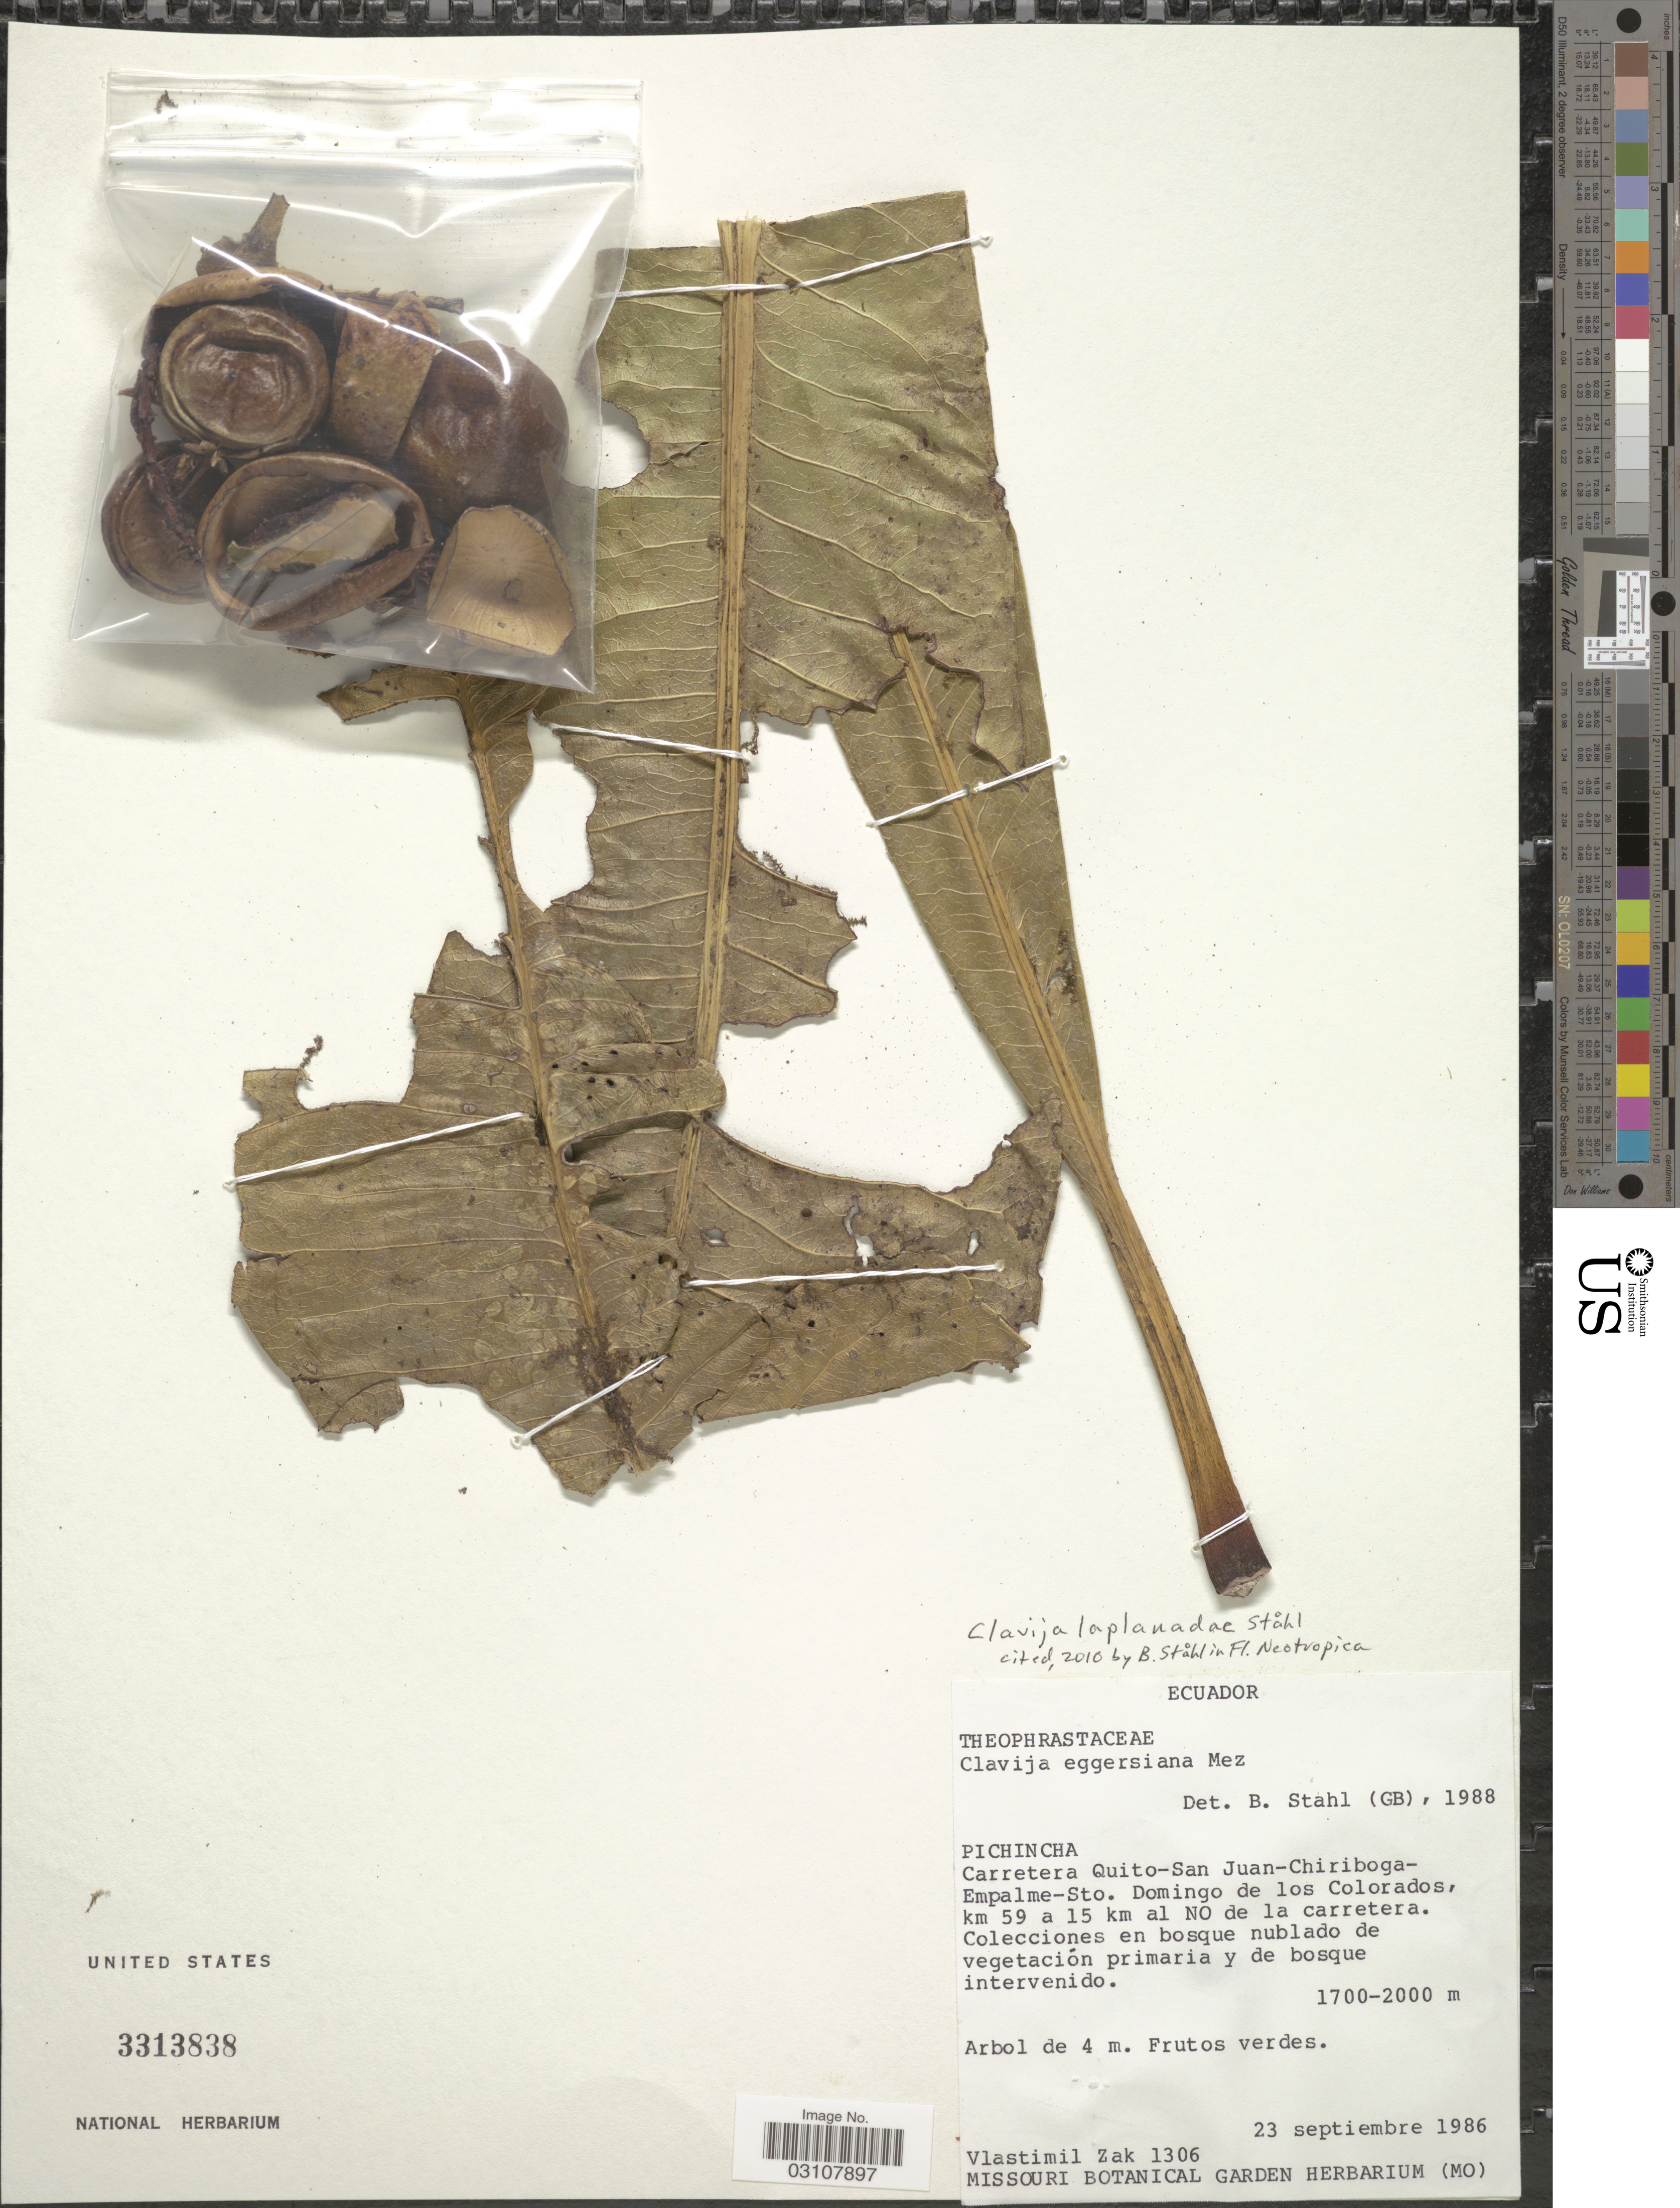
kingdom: Plantae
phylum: Tracheophyta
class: Magnoliopsida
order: Ericales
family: Primulaceae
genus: Clavija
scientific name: Clavija laplanadae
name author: B. Ståhl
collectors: V. Zak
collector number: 1306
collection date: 1986-09-23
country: Ecuador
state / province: Pichincha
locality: Carretera Quito-San Juan-Chiriboga-Empalme-Sto. Domingo de los Colorados, km 59 a 15 km al NO de la carretera.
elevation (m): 1700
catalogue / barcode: US 3313838